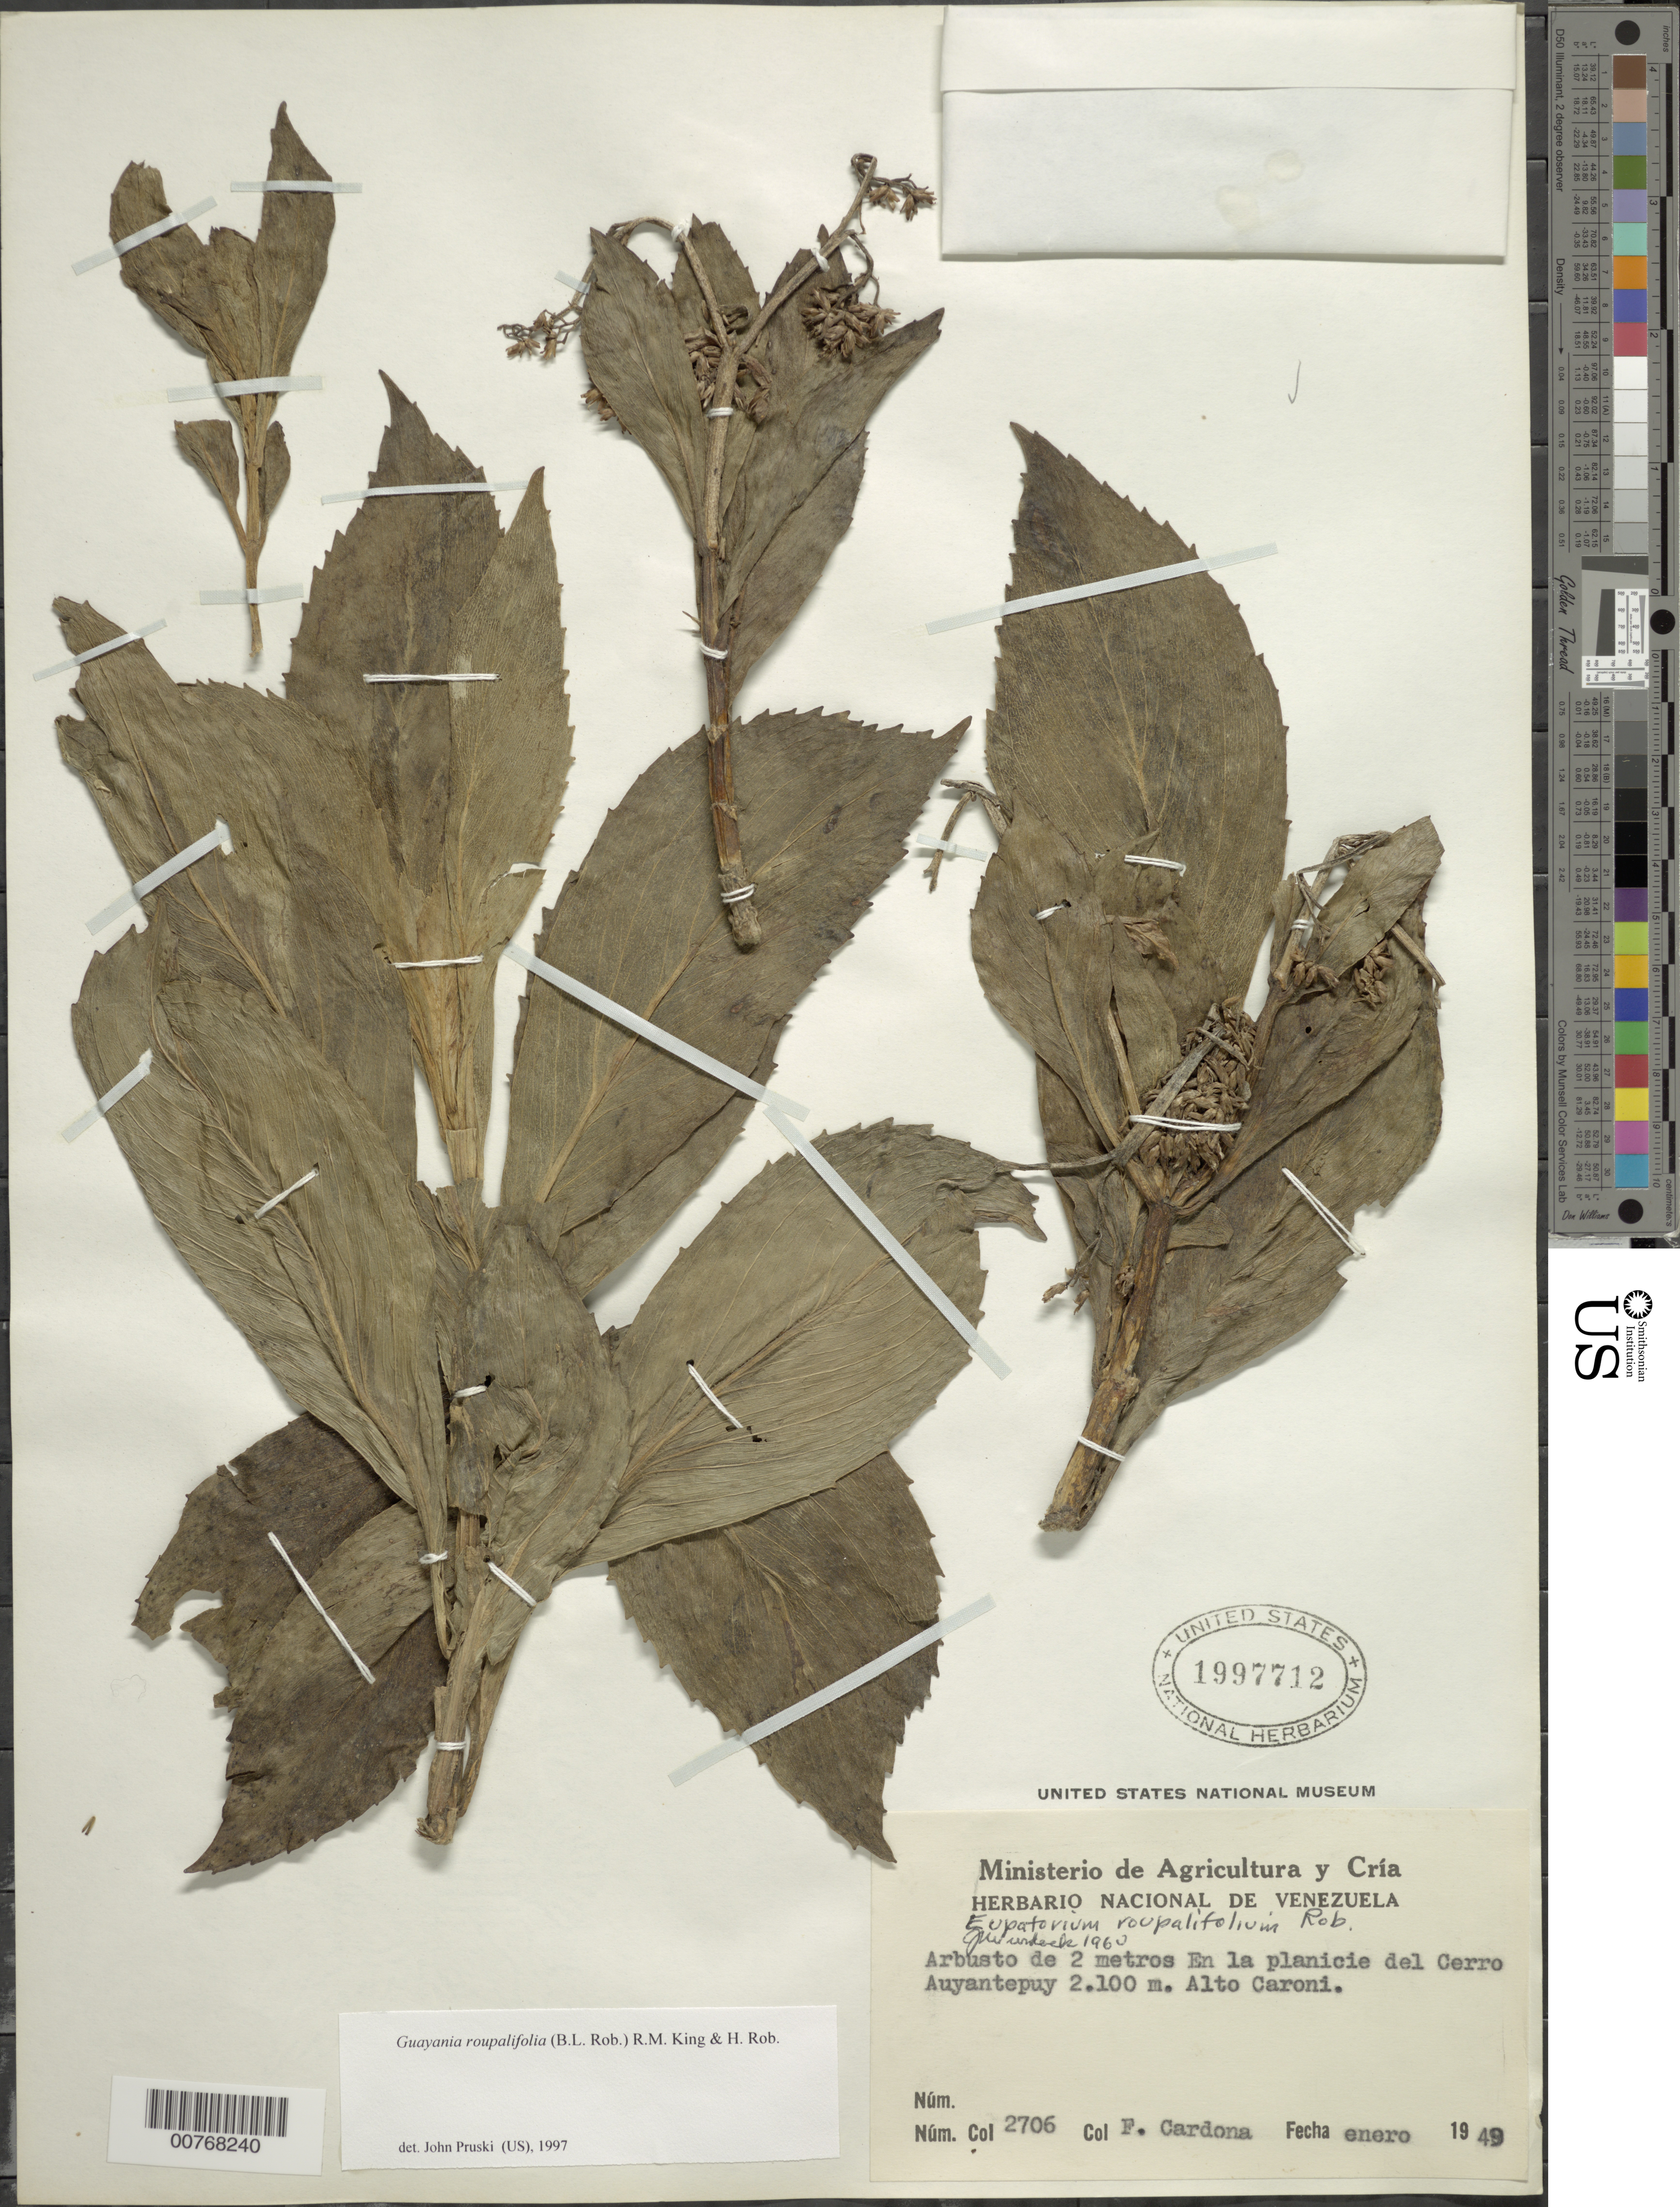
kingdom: Plantae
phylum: Tracheophyta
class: Magnoliopsida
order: Asterales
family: Asteraceae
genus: Guayania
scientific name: Guayania roupalifolia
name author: (B.L. Rob.) R.M. King & H. Rob.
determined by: Wurdack, John J., (US), US (UNITED STATES)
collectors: F. Cardona Puig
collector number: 2706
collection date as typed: Jan-49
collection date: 1949-01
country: Venezuela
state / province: Bolívar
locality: Cerro Auyantepuí, Alto Río Caroní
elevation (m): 2100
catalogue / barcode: US 1997712